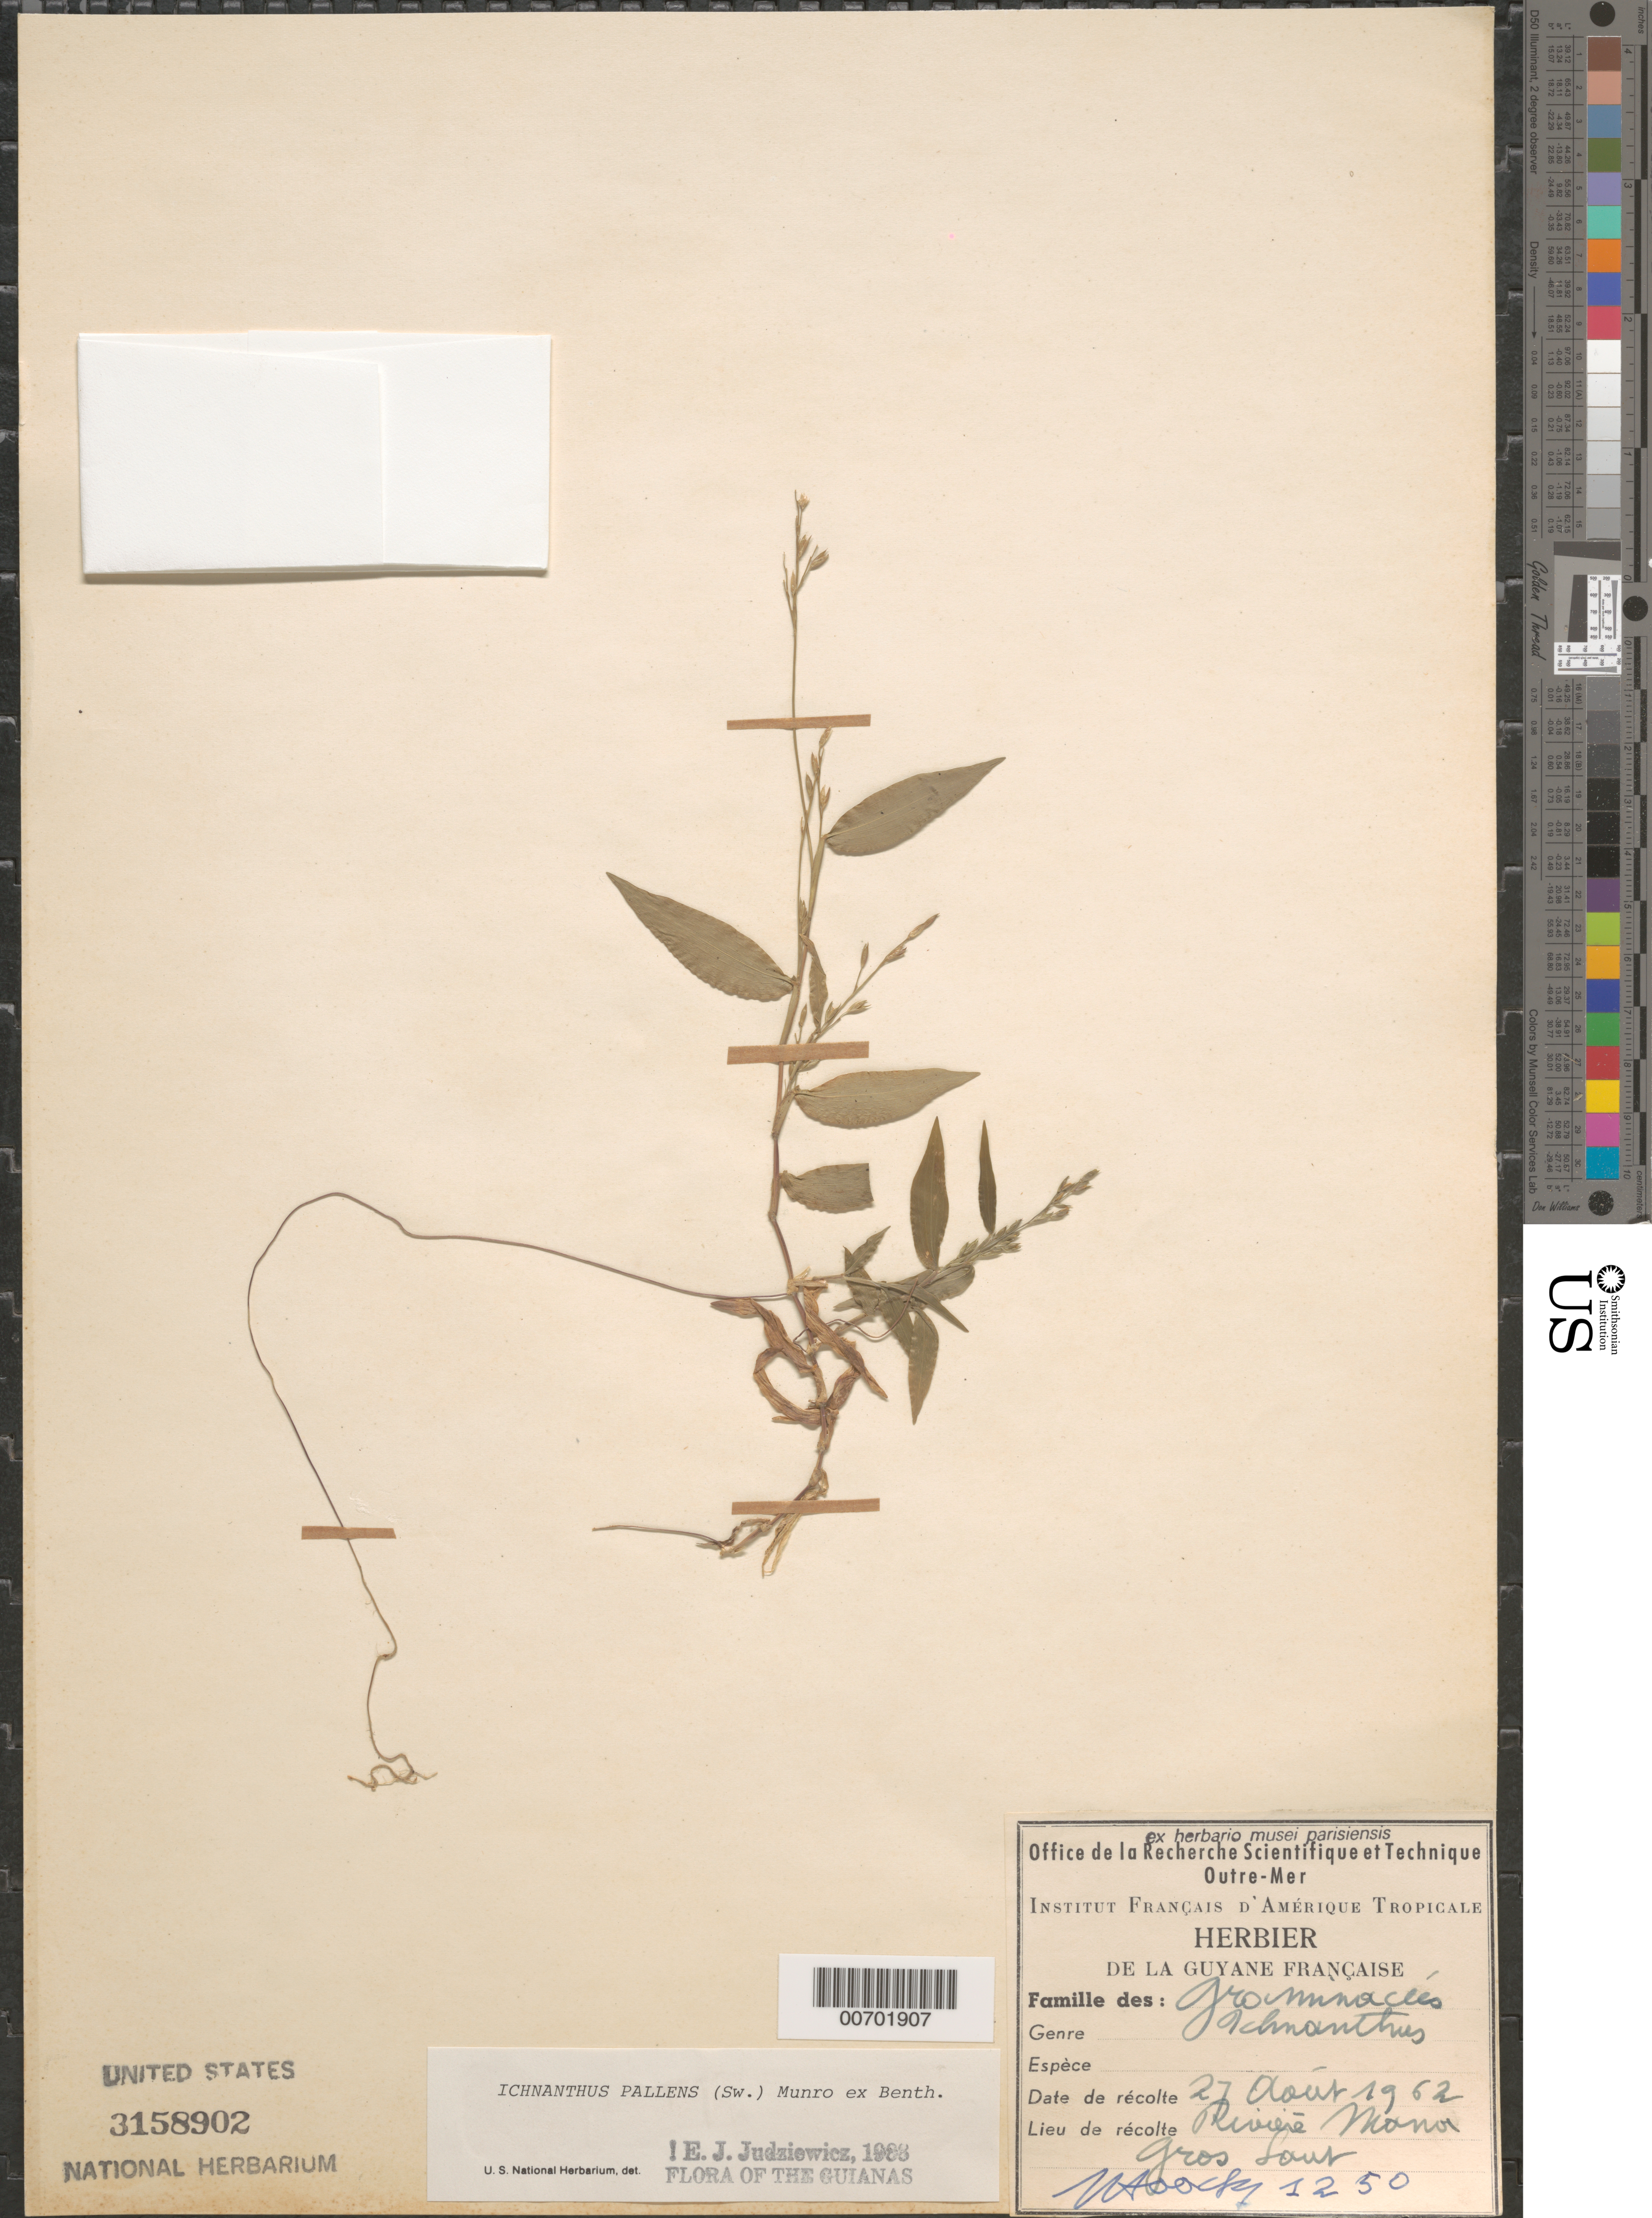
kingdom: Plantae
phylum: Tracheophyta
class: Liliopsida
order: Poales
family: Poaceae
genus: Ichnanthus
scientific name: Ichnanthus pallens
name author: (Sw.) Munro ex Benth.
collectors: J. Hoock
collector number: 1250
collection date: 1962-08-27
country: French Guiana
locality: Guyane Francaise. Rivierè Mana Gros Saut.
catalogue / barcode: US 3158902